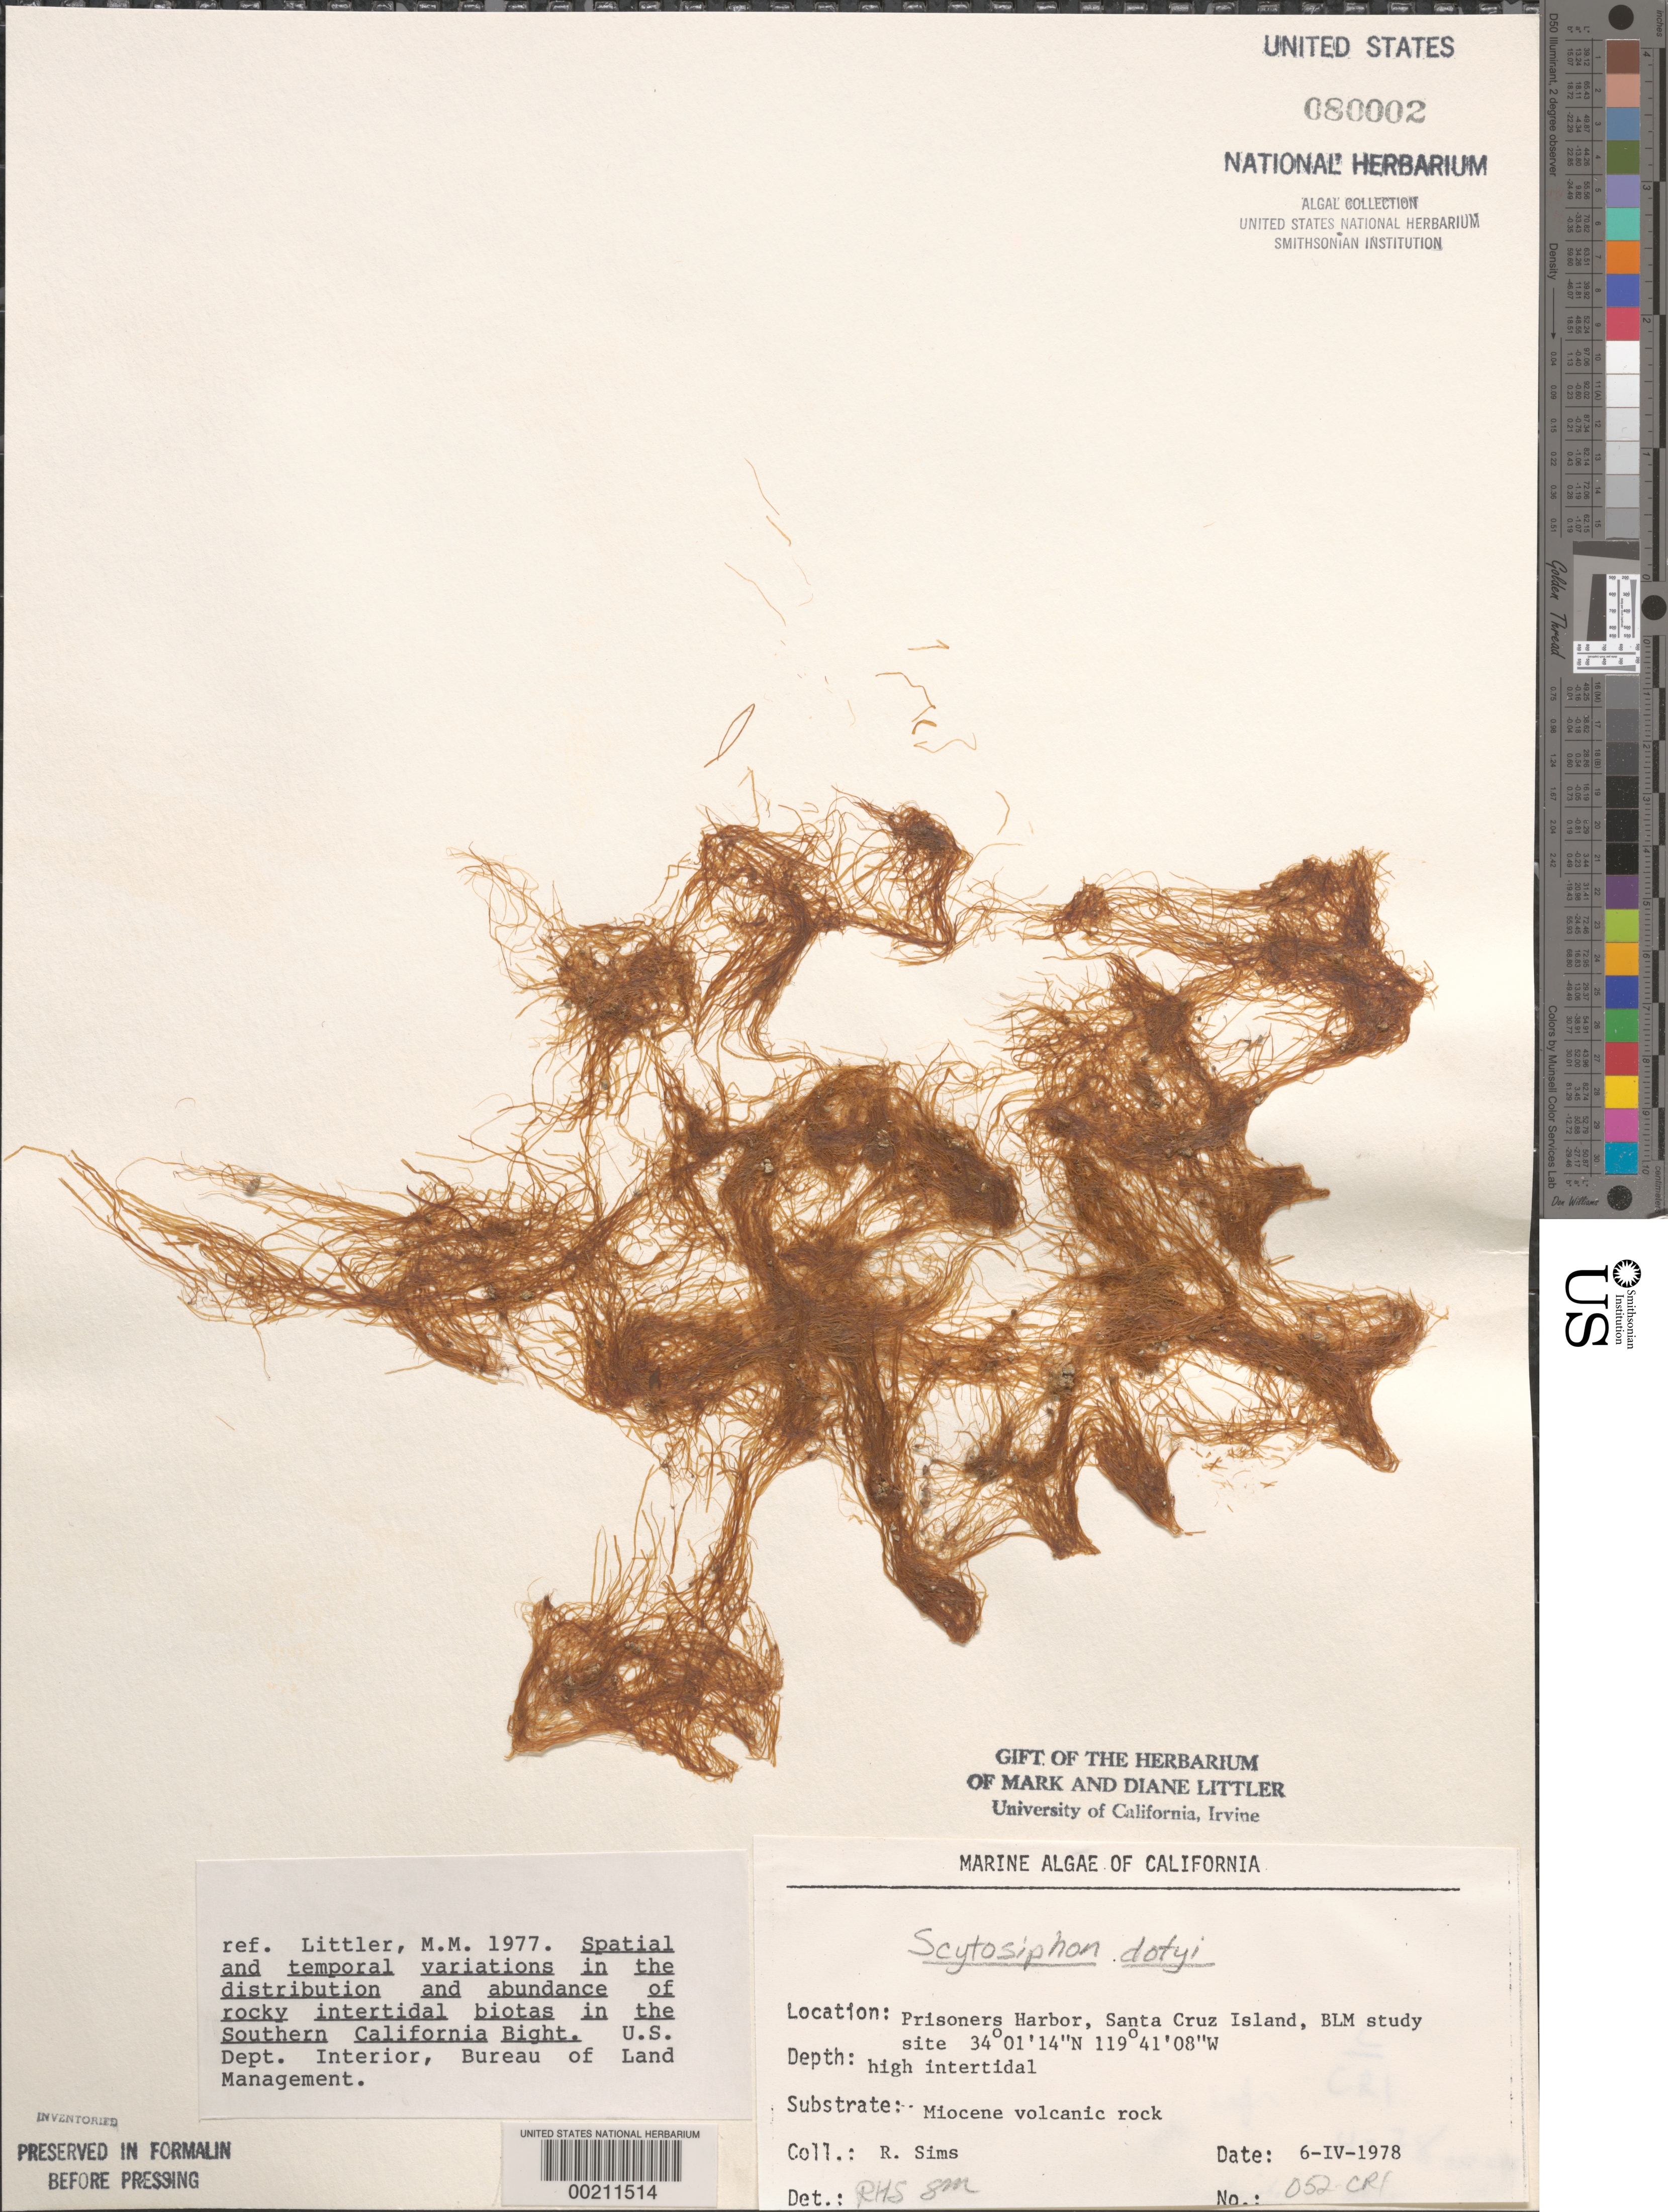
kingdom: Chromista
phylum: Ochrophyta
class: Phaeophyceae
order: Scytosiphonales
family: Scytosiphonaceae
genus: Scytosiphon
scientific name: Scytosiphon dotyi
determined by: Sims, Robert H.; Murray, S. N.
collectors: R. H. Sims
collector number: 052-cri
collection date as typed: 06 Apr 1978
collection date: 1978-04-06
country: United States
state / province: California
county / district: Santa Barbara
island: Santa Cruz Island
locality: Prisoners Harbor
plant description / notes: BLM-SOCALBIGHT Rocky Intertidal Survey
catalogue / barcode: US 80002